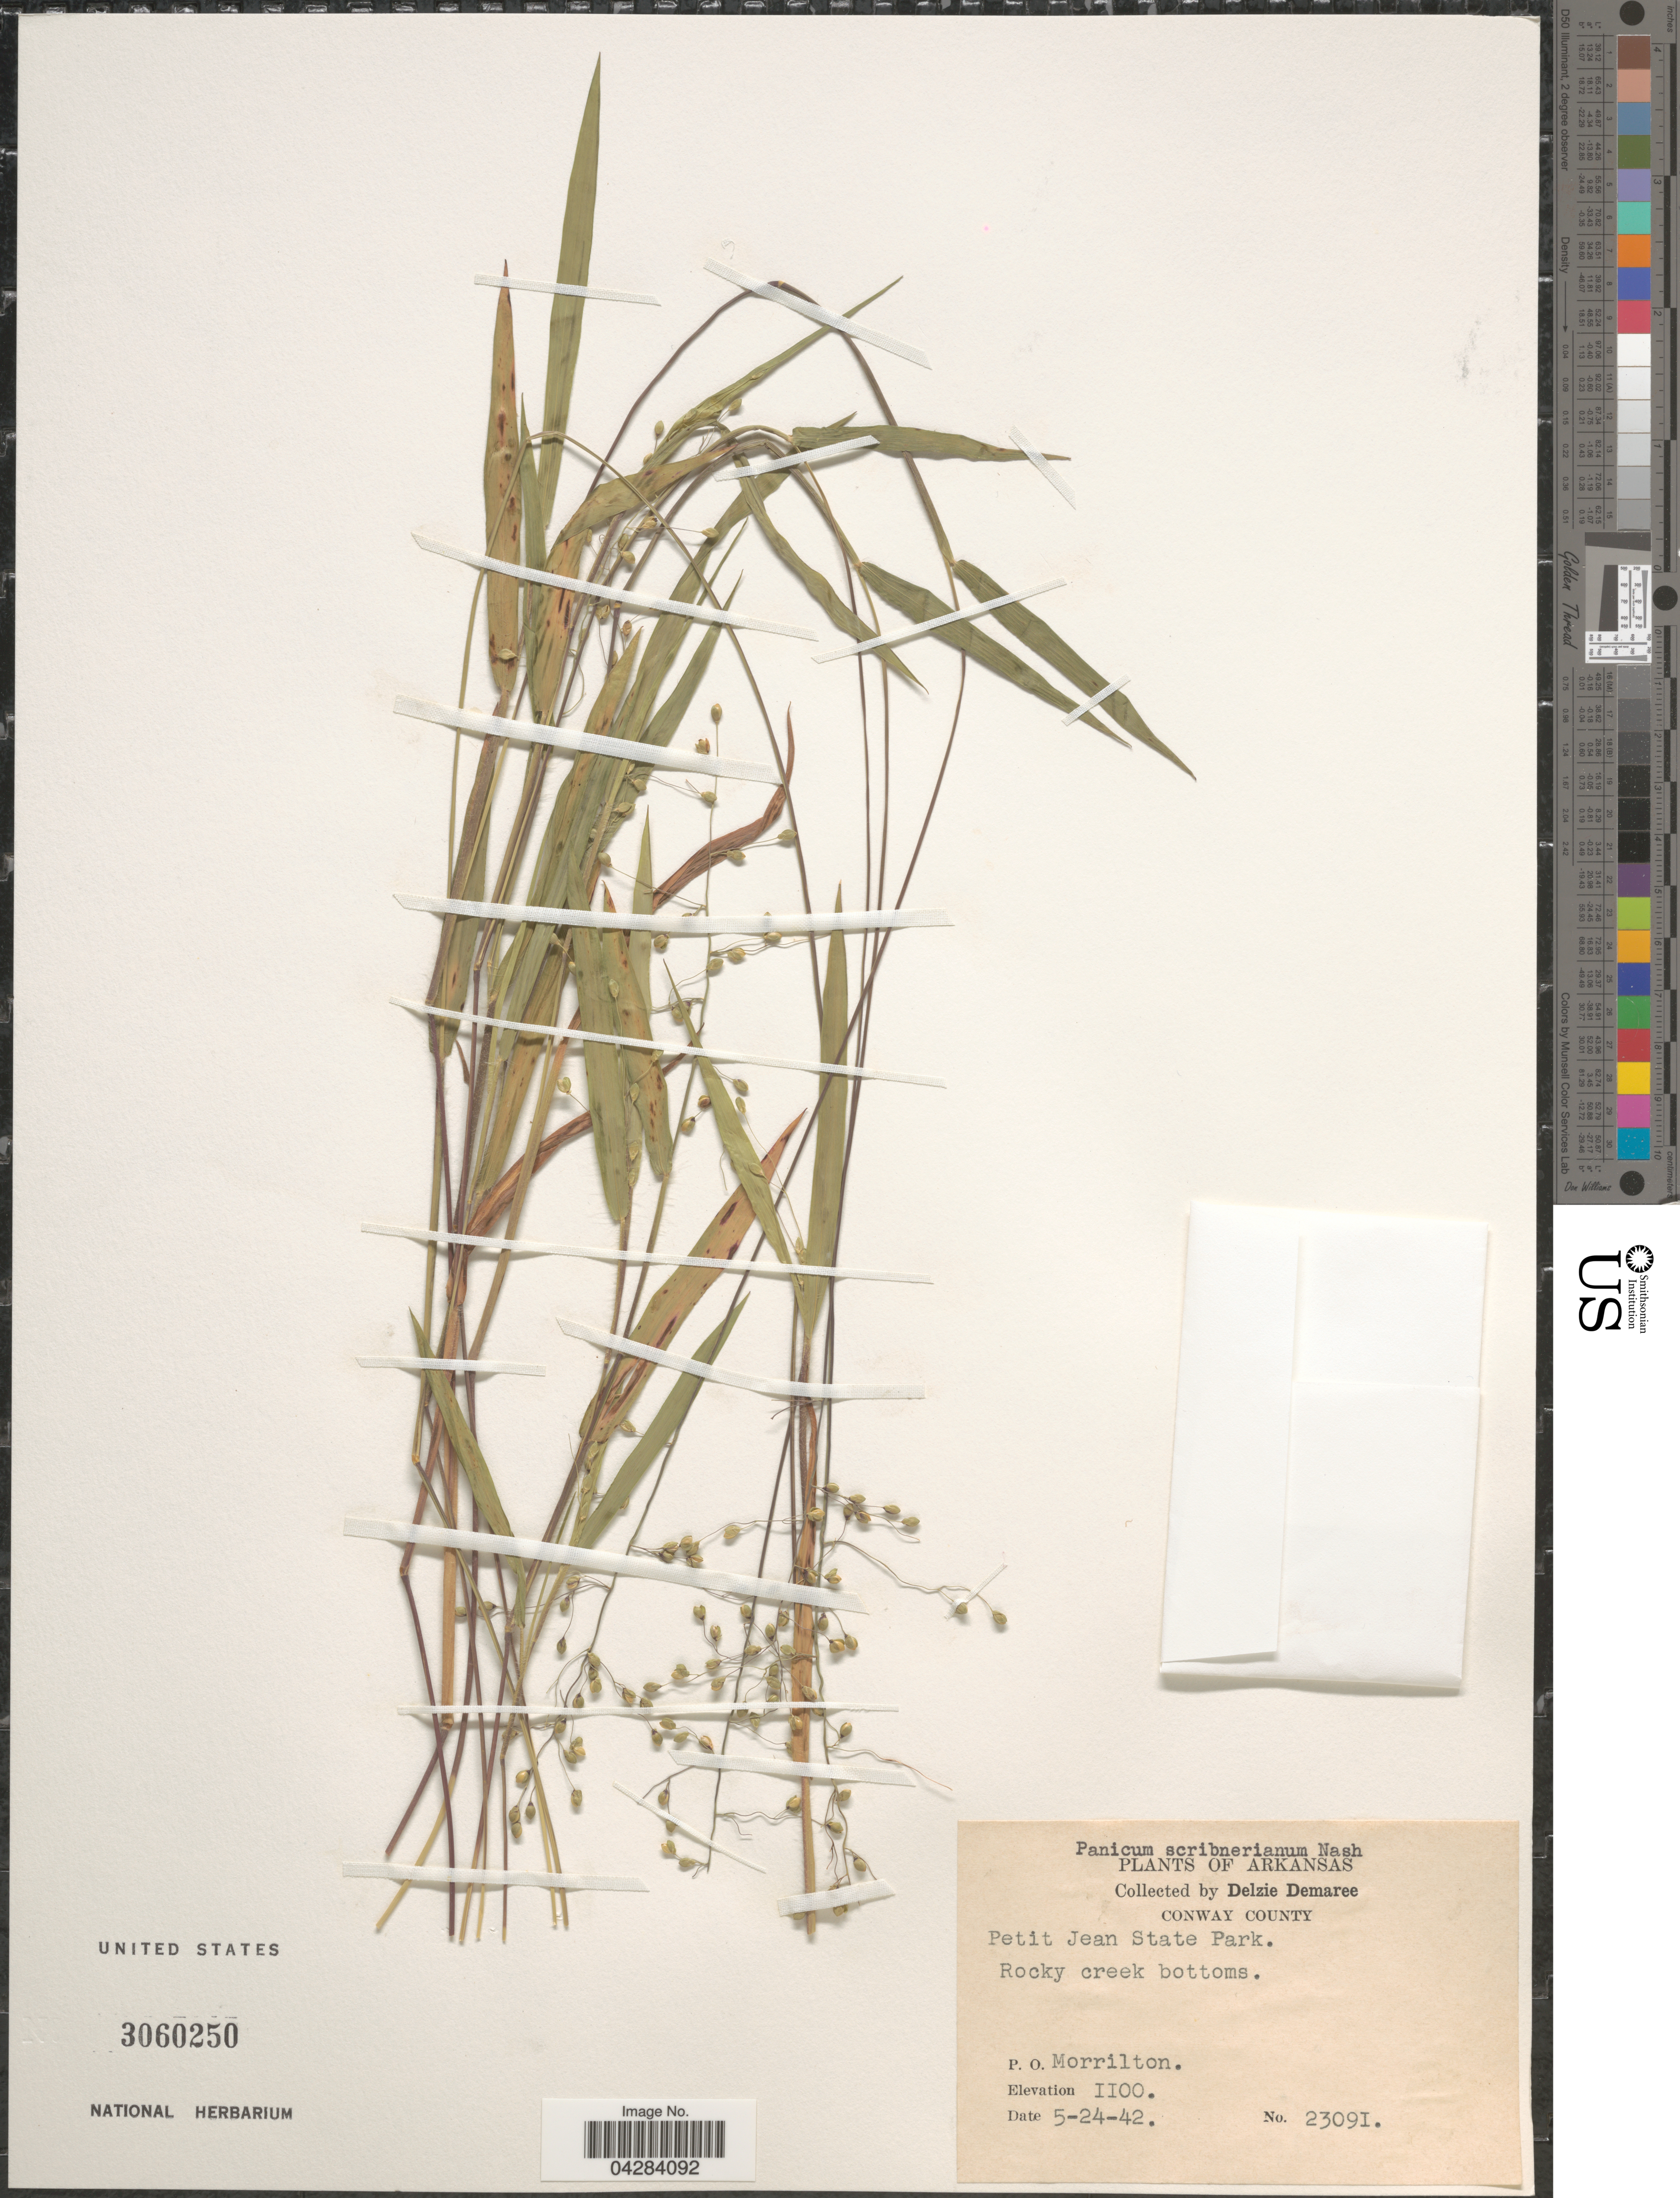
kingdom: Plantae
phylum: Tracheophyta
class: Liliopsida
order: Poales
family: Poaceae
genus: Dichanthelium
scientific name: Dichanthelium oligosanthes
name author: (Schult.) Gould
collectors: D. Demaree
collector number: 23091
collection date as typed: Transcribed d/m/y: 24/5/42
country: United States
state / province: Arkansas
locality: Conway County. P. O. Morrilton.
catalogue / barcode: US 3060250